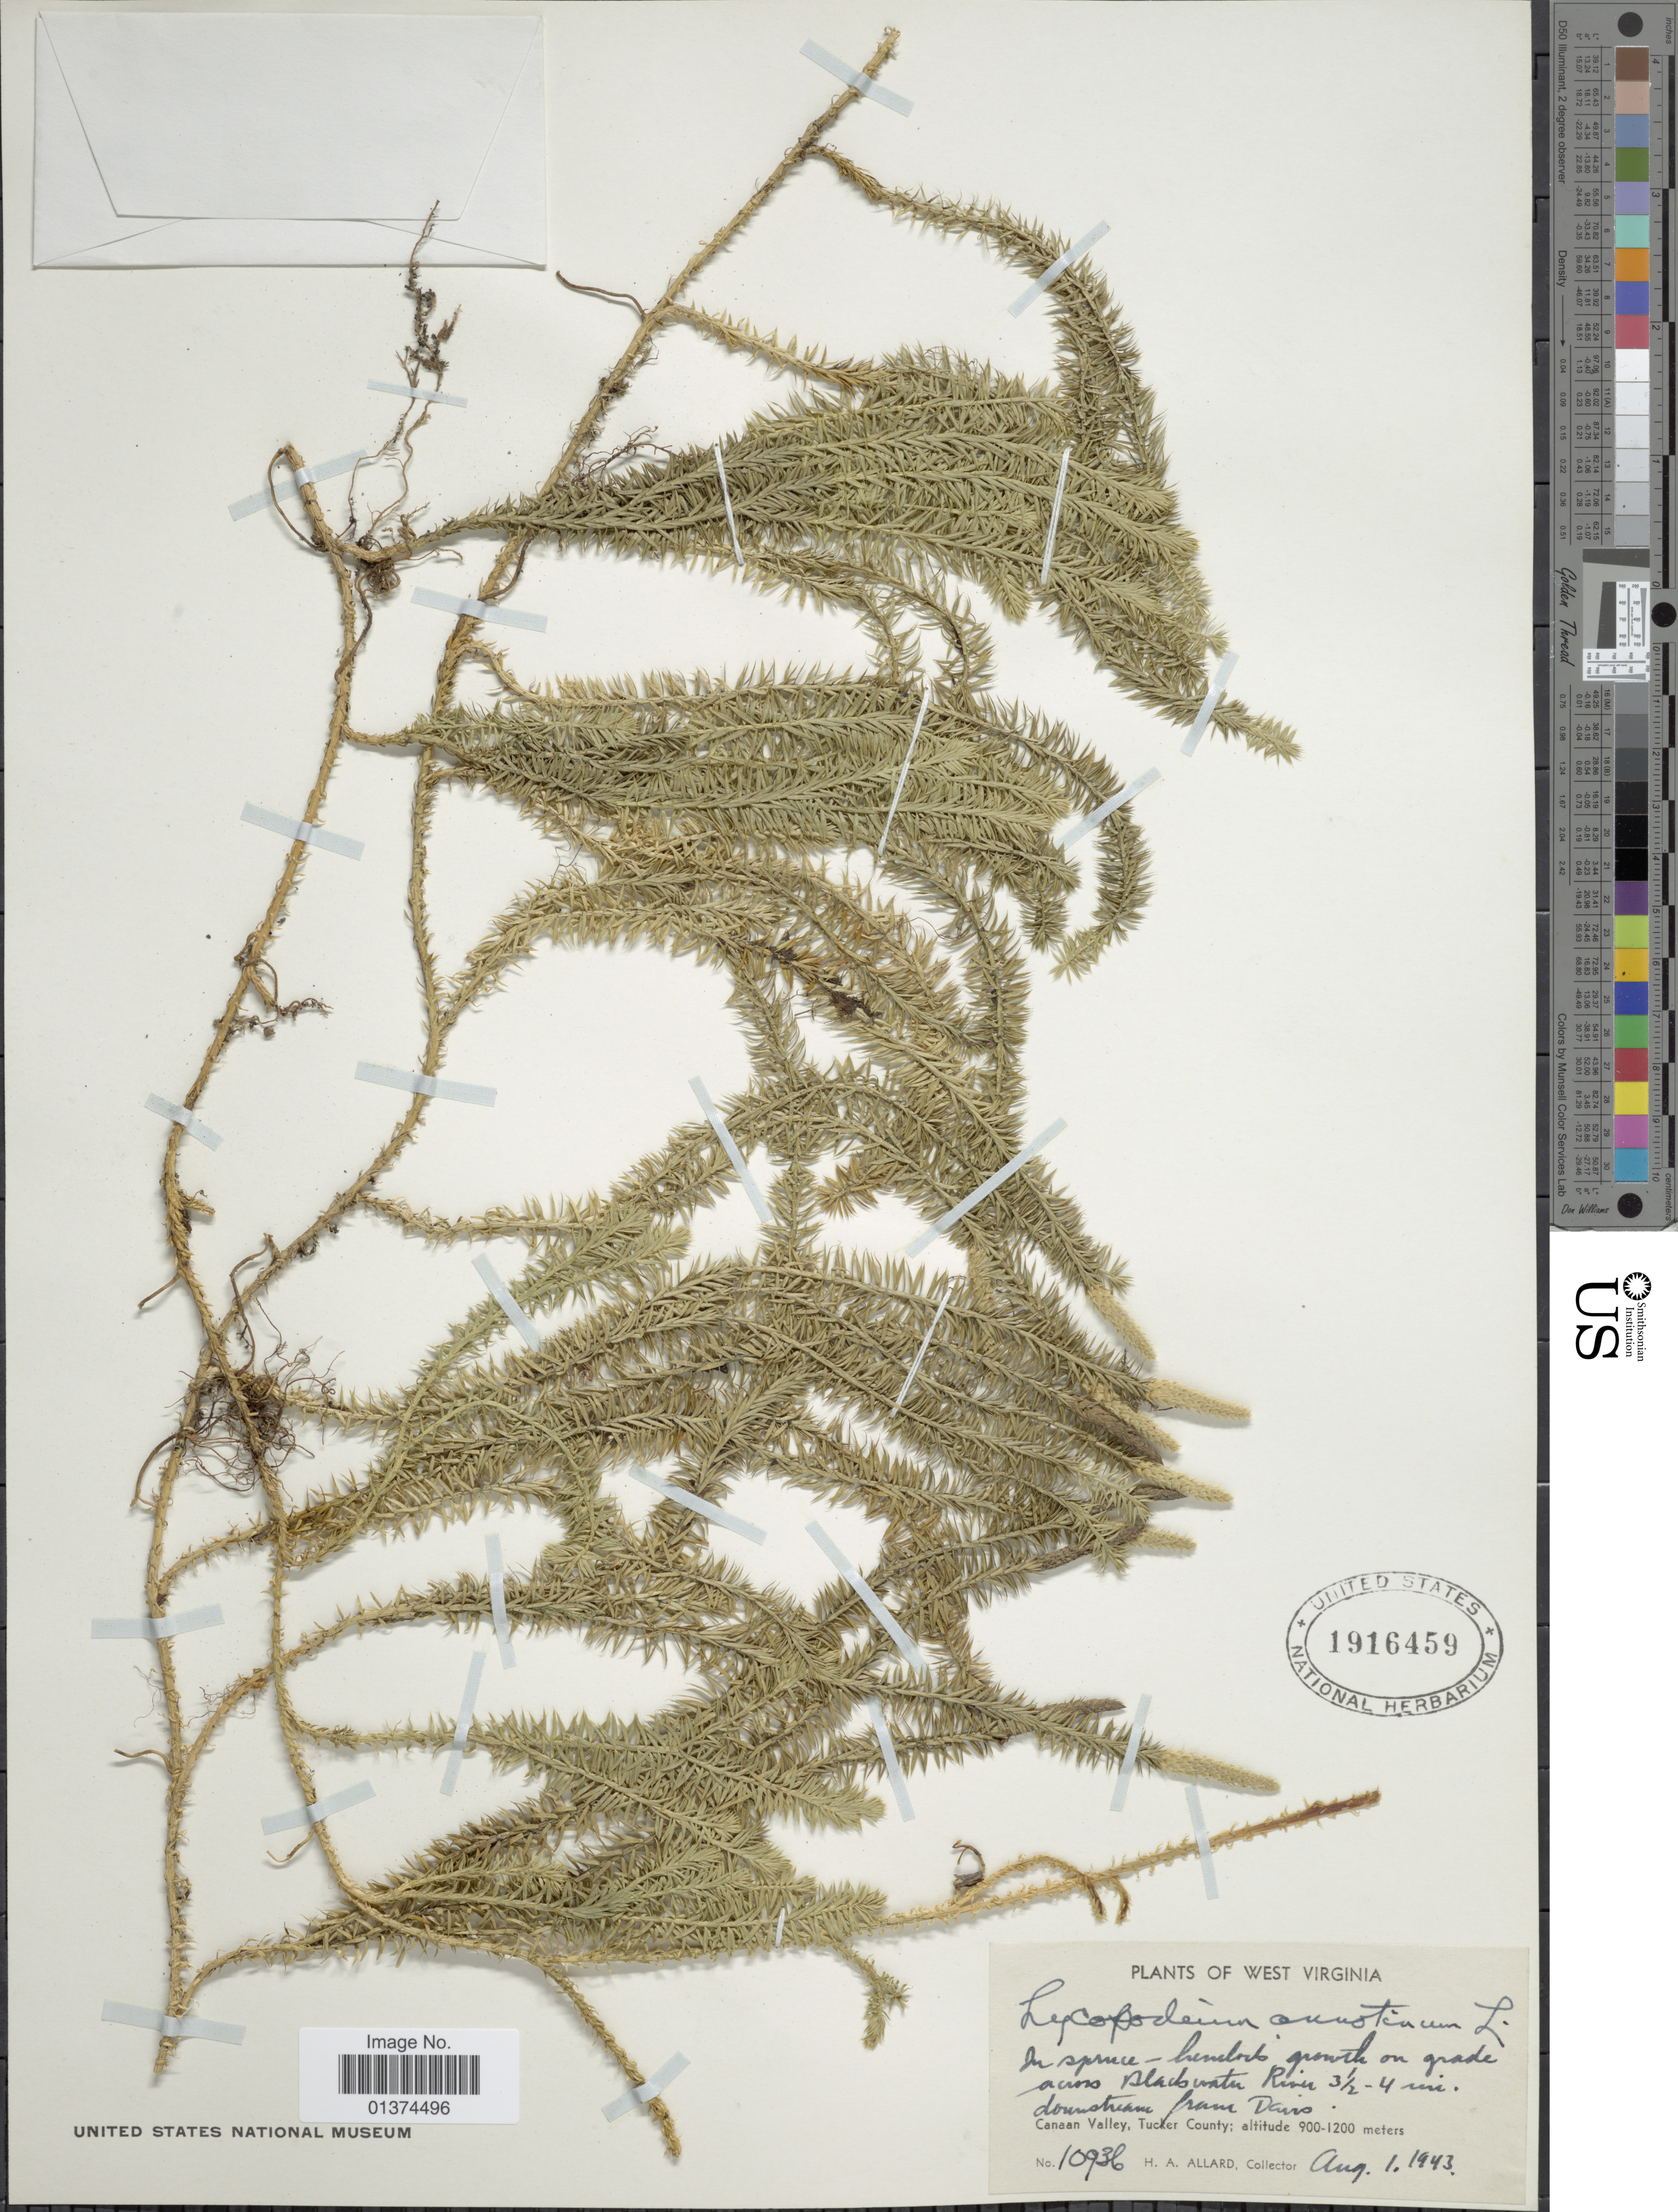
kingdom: Plantae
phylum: Tracheophyta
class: Lycopodiopsida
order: Lycopodiales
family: Lycopodiaceae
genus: Spinulum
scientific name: Spinulum annotinum subsp. annotinum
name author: (L.) A. Haines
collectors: H. A. Allard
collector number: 10936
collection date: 1943-08-01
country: United States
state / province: West Virginia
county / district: Tucker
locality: On grade across Blackswater River 3½-4 mi downstream from Davis. Canaan Valley, Tucker County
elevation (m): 274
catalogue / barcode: US 1916459